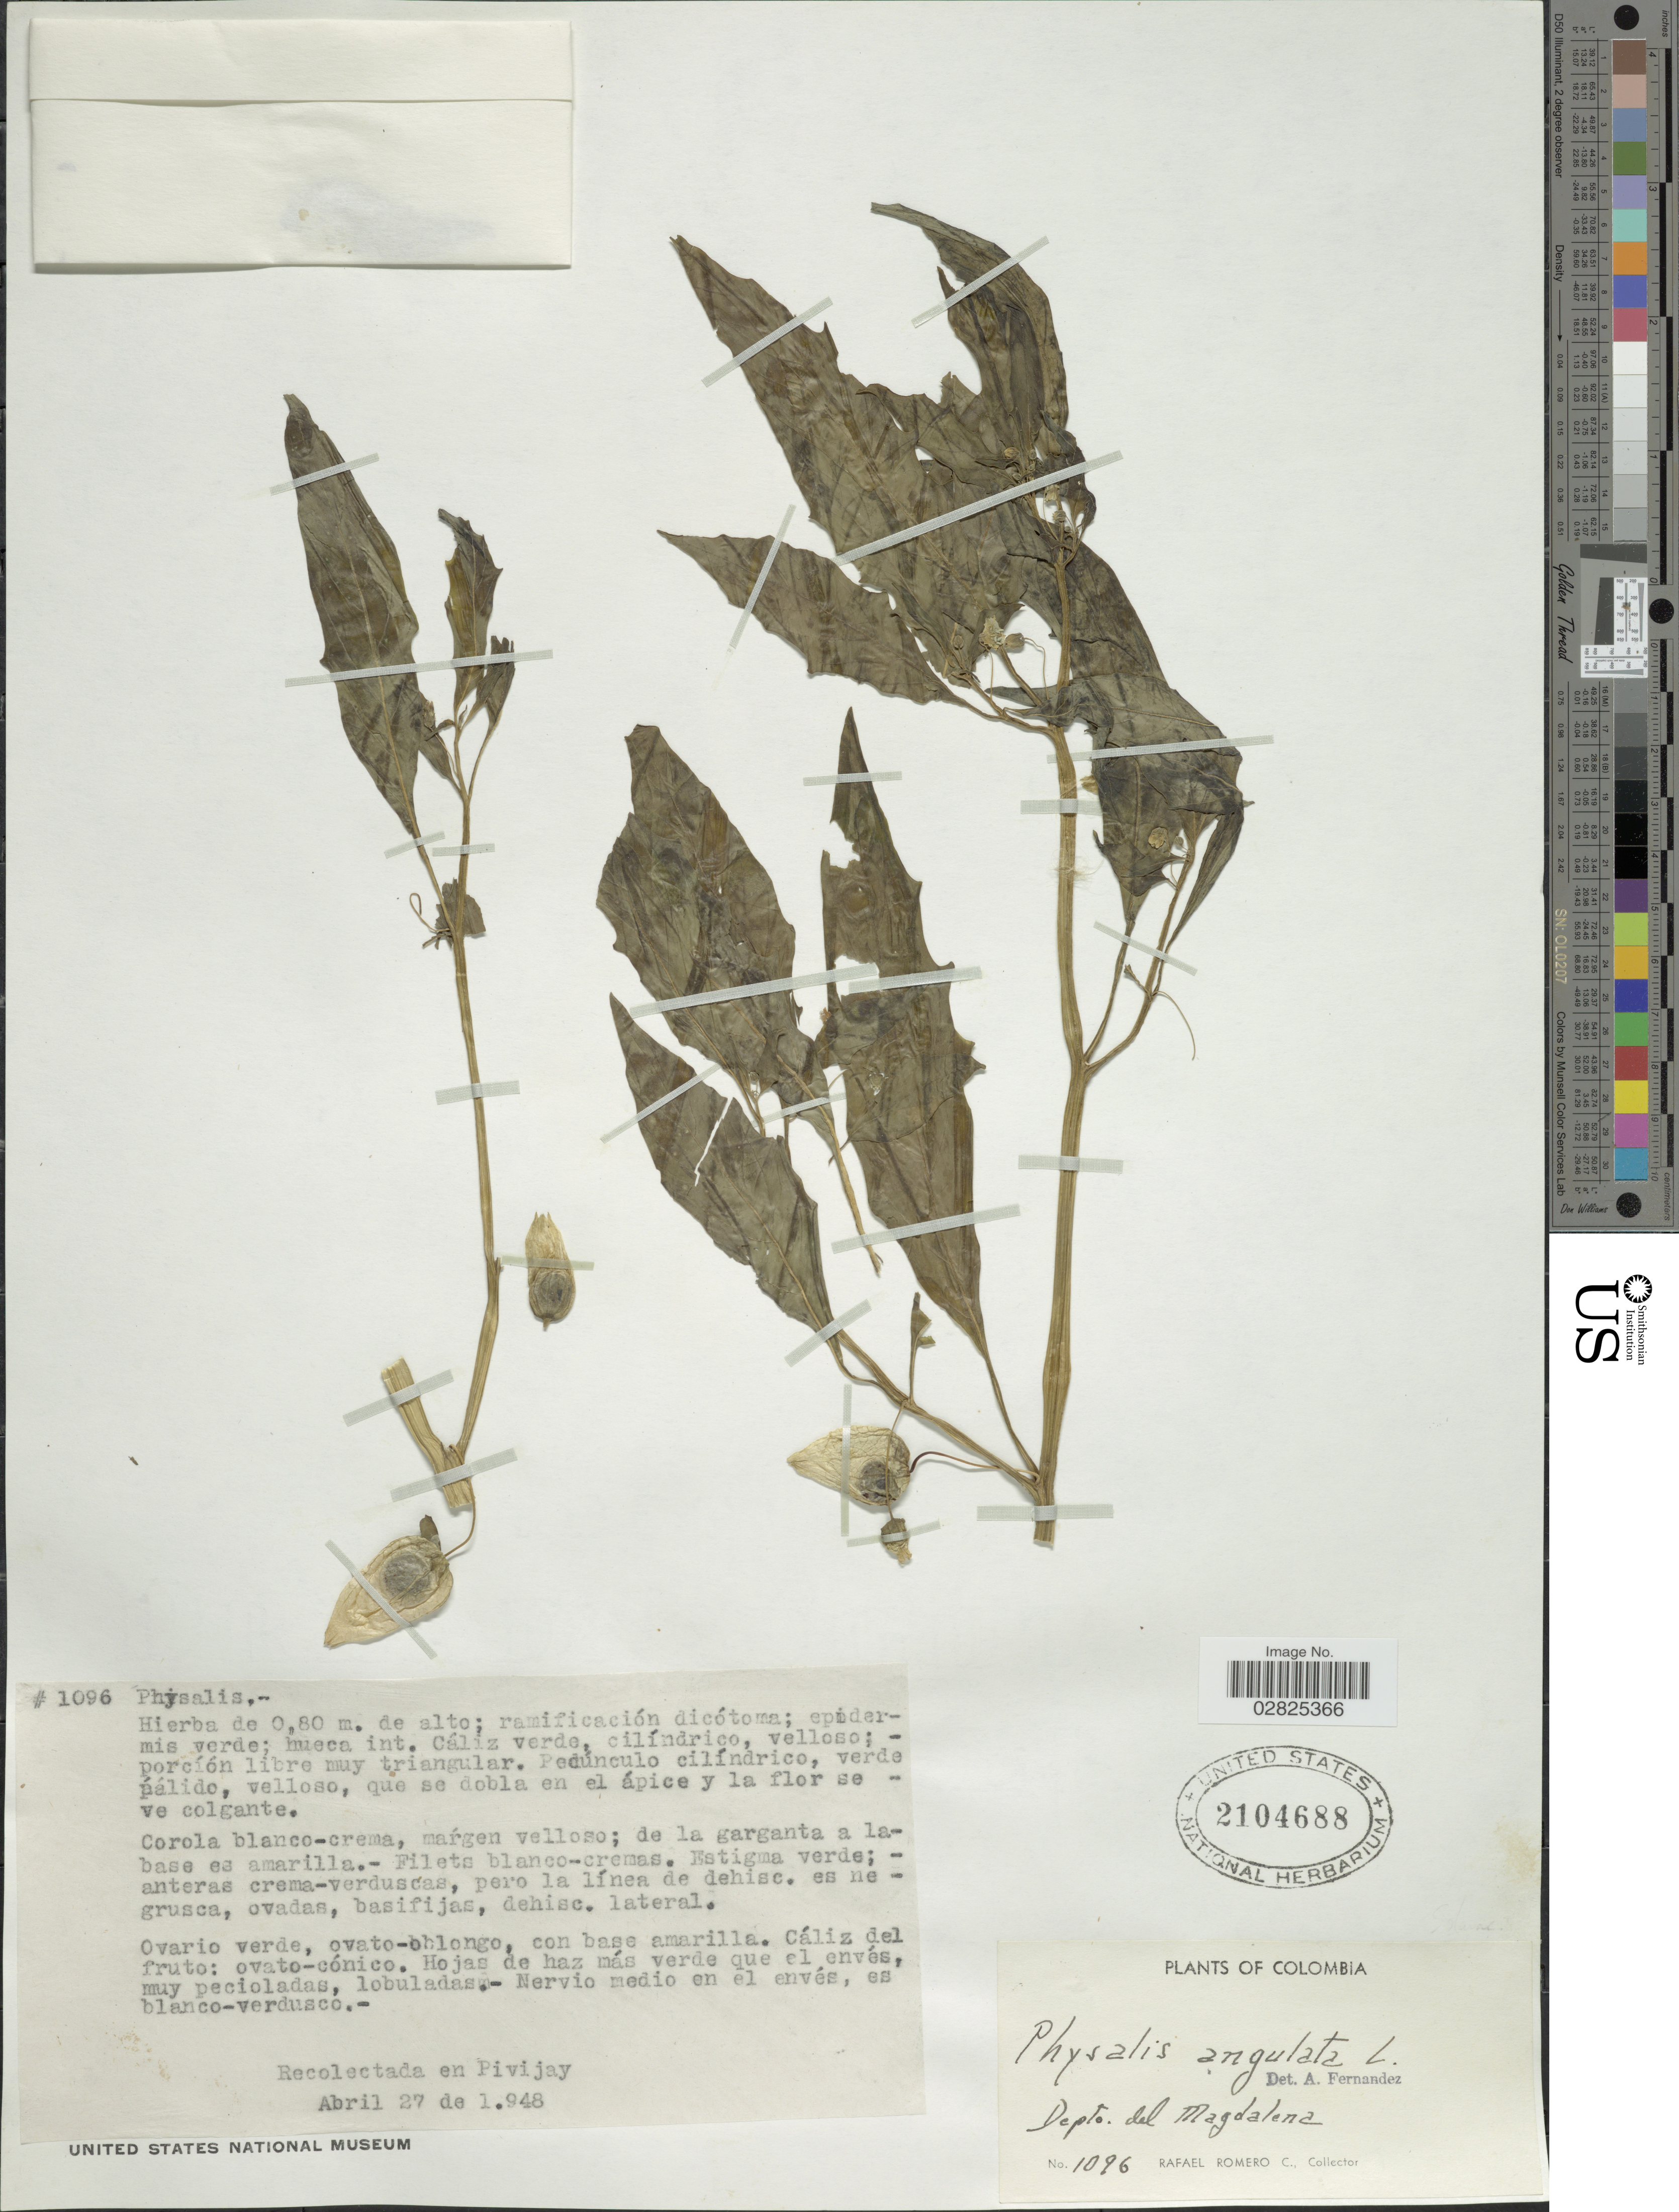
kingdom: Plantae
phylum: Tracheophyta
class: Magnoliopsida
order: Solanales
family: Solanaceae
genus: Physalis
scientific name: Physalis angulata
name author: L.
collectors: R. Romero Castañeda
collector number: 1096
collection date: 1948-04-27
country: Colombia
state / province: Magdalena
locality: Depto. del Magdalena. Pivijay.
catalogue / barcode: US 2104688